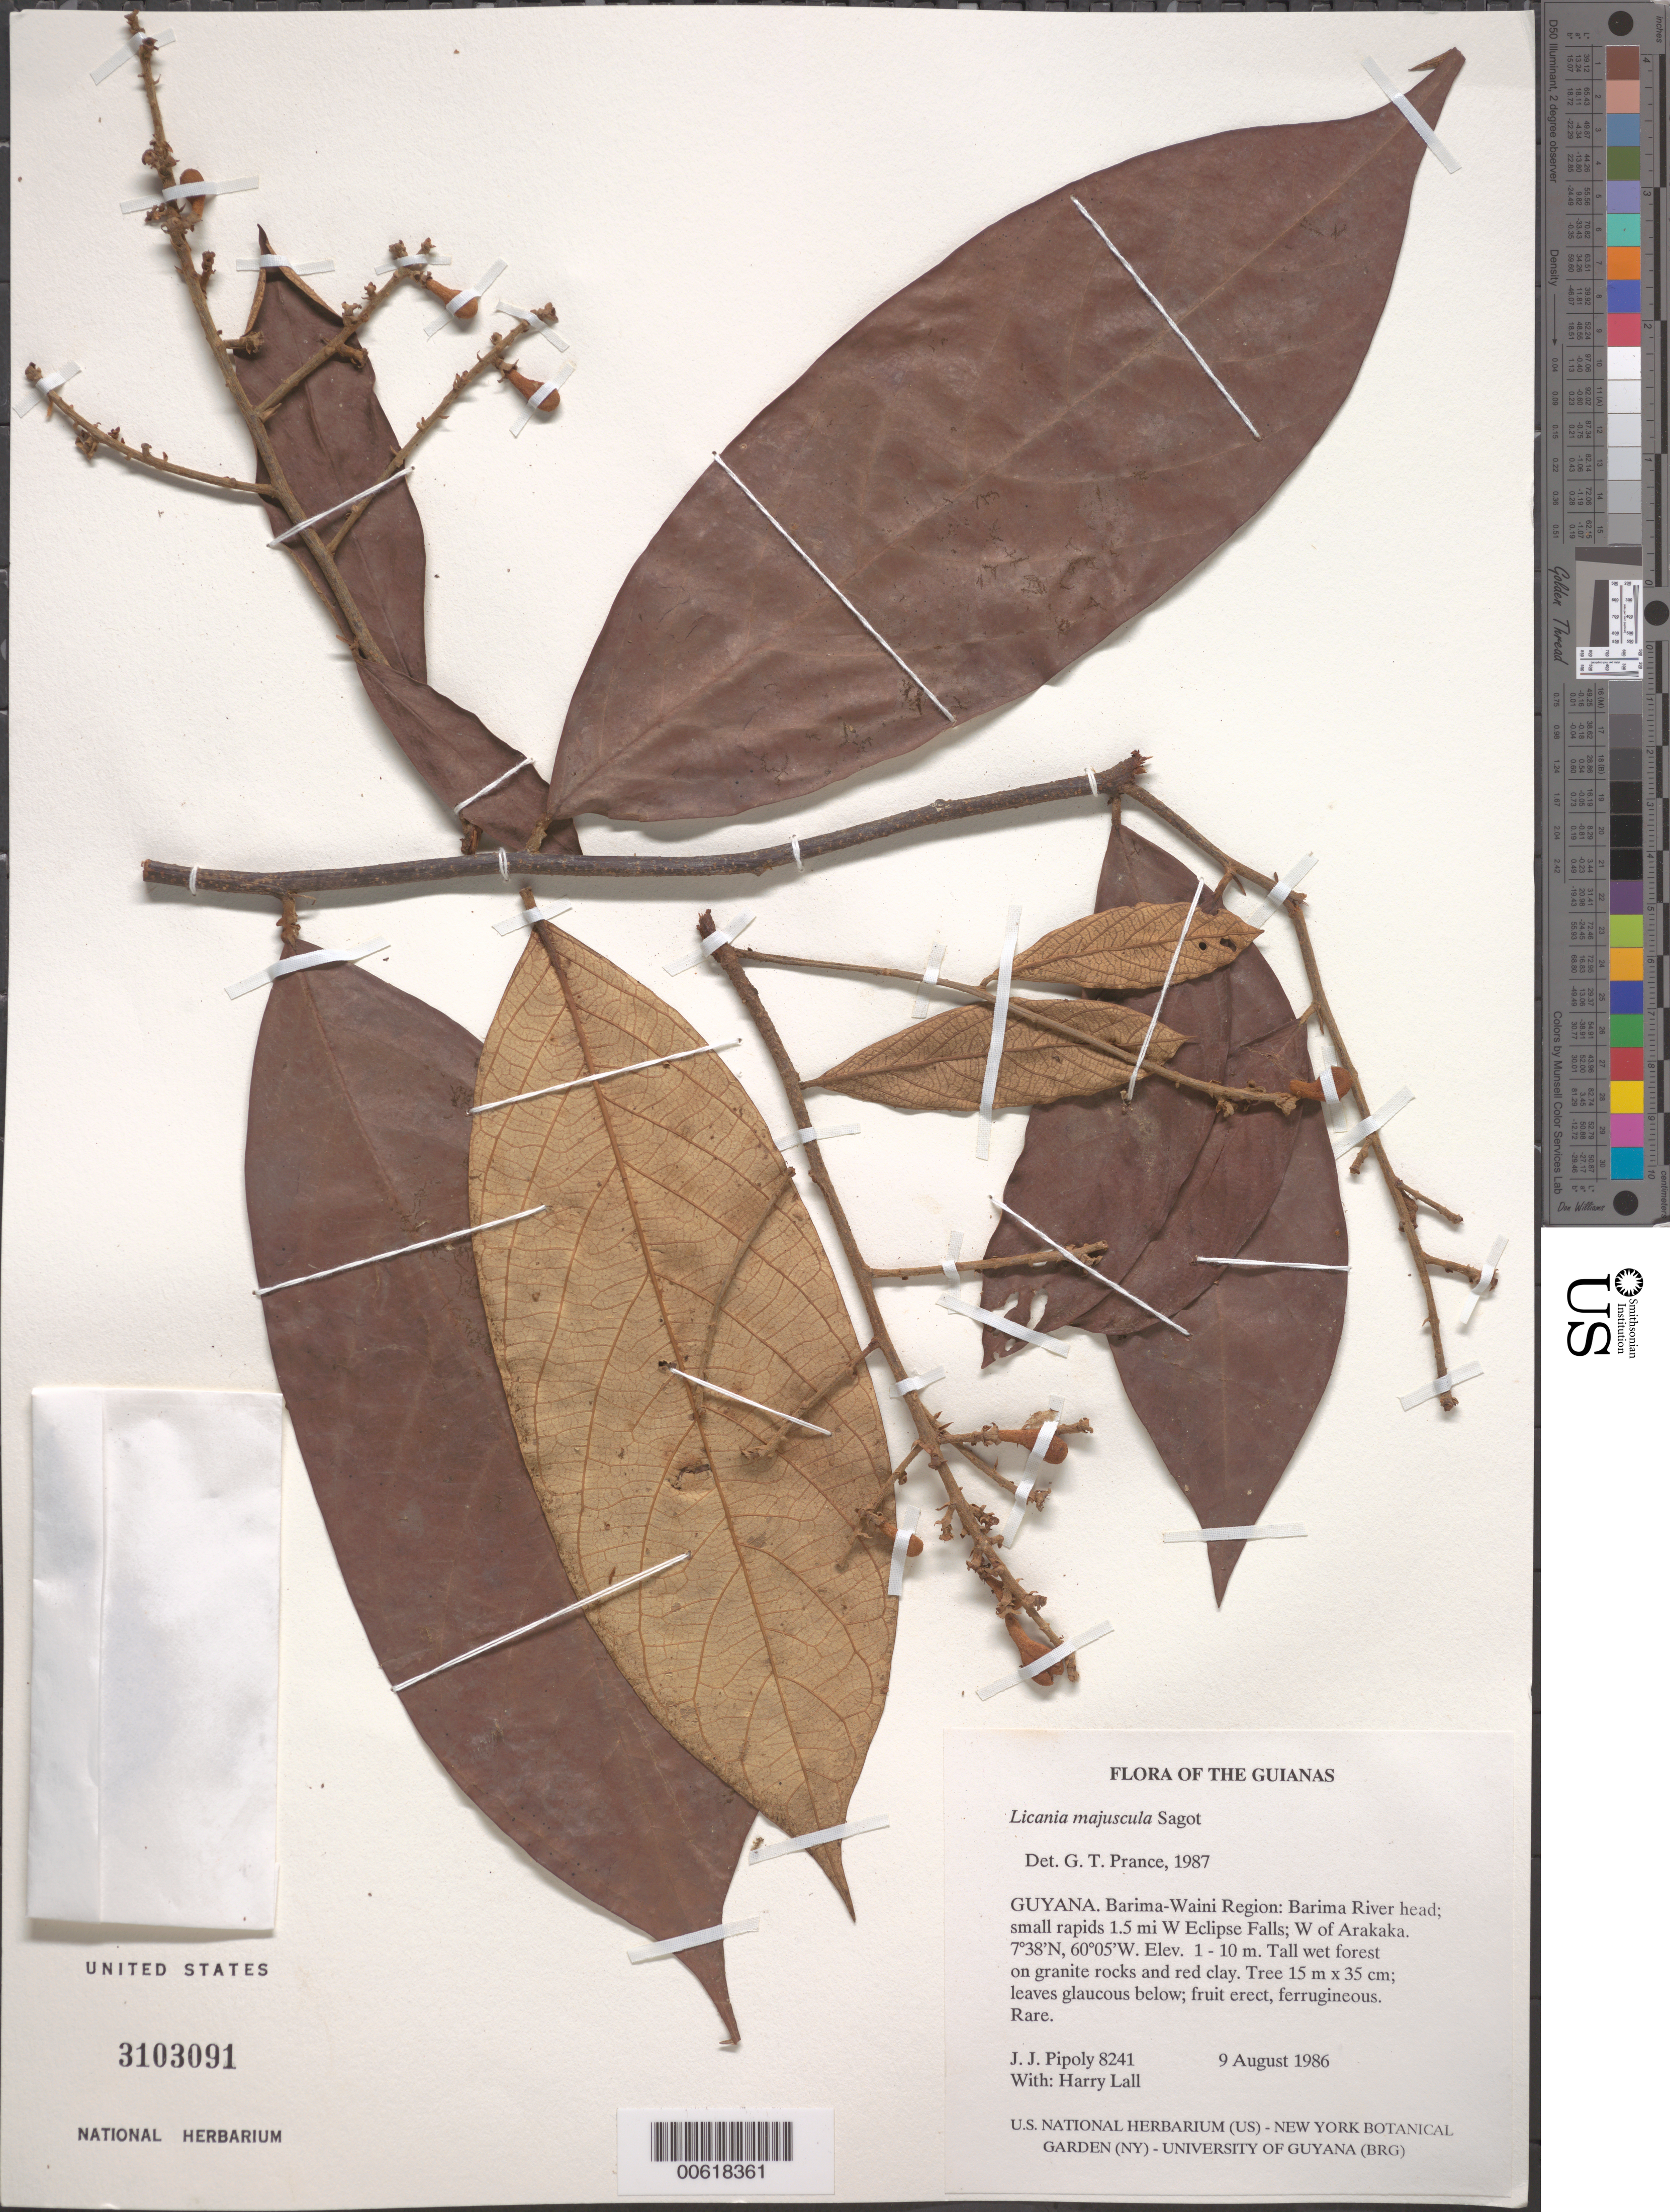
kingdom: Plantae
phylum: Tracheophyta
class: Magnoliopsida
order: Malpighiales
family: Chrysobalanaceae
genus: Licania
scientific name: Licania majuscula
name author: Sagot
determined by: Prance, G. T.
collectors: J. J. Pipoly & H. Lall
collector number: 8241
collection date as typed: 9 August 1986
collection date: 1986-08-09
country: Guyana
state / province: Barima-Waini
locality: Barima River head; small rapids 1.5 mi W Eclipse Falls; W of Arakaka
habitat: Tall wet forest on granite rocks and red clay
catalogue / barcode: US 3103091